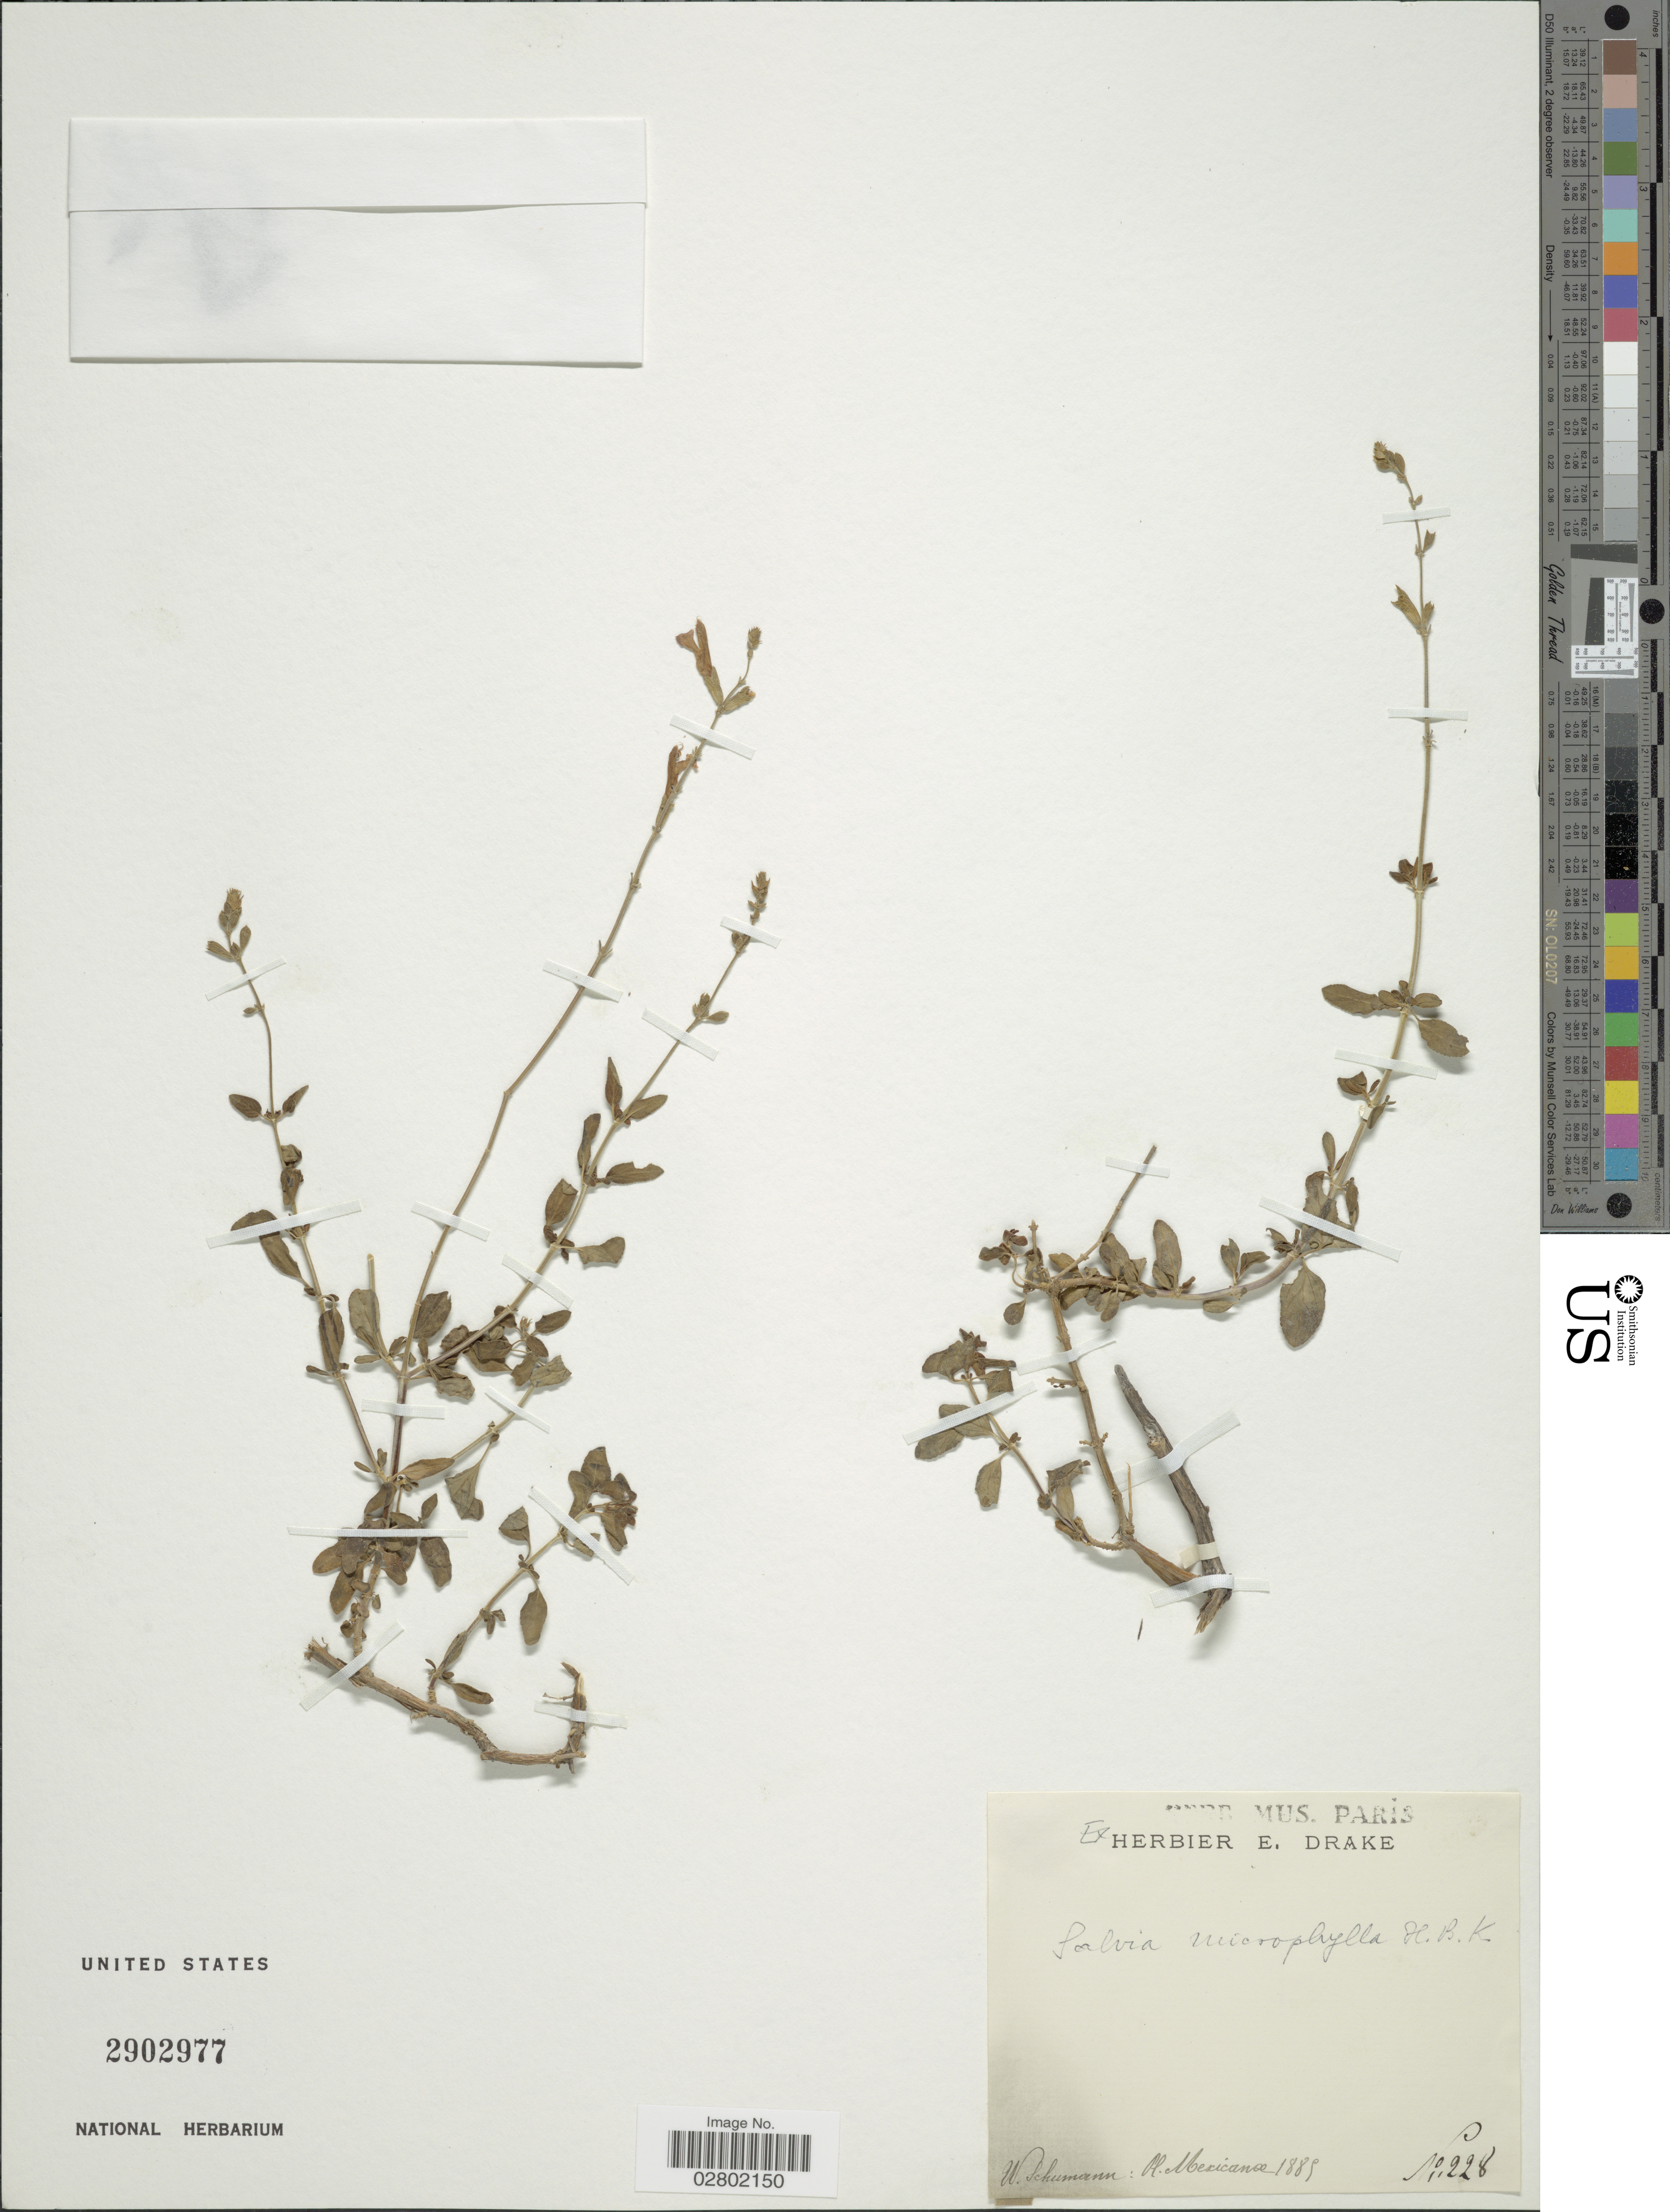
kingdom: Plantae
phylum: Tracheophyta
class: Magnoliopsida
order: Lamiales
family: Lamiaceae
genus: Salvia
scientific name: Salvia microphylla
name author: Kunth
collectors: W. Schumann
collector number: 228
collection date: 1885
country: Mexico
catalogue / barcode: US 2902977